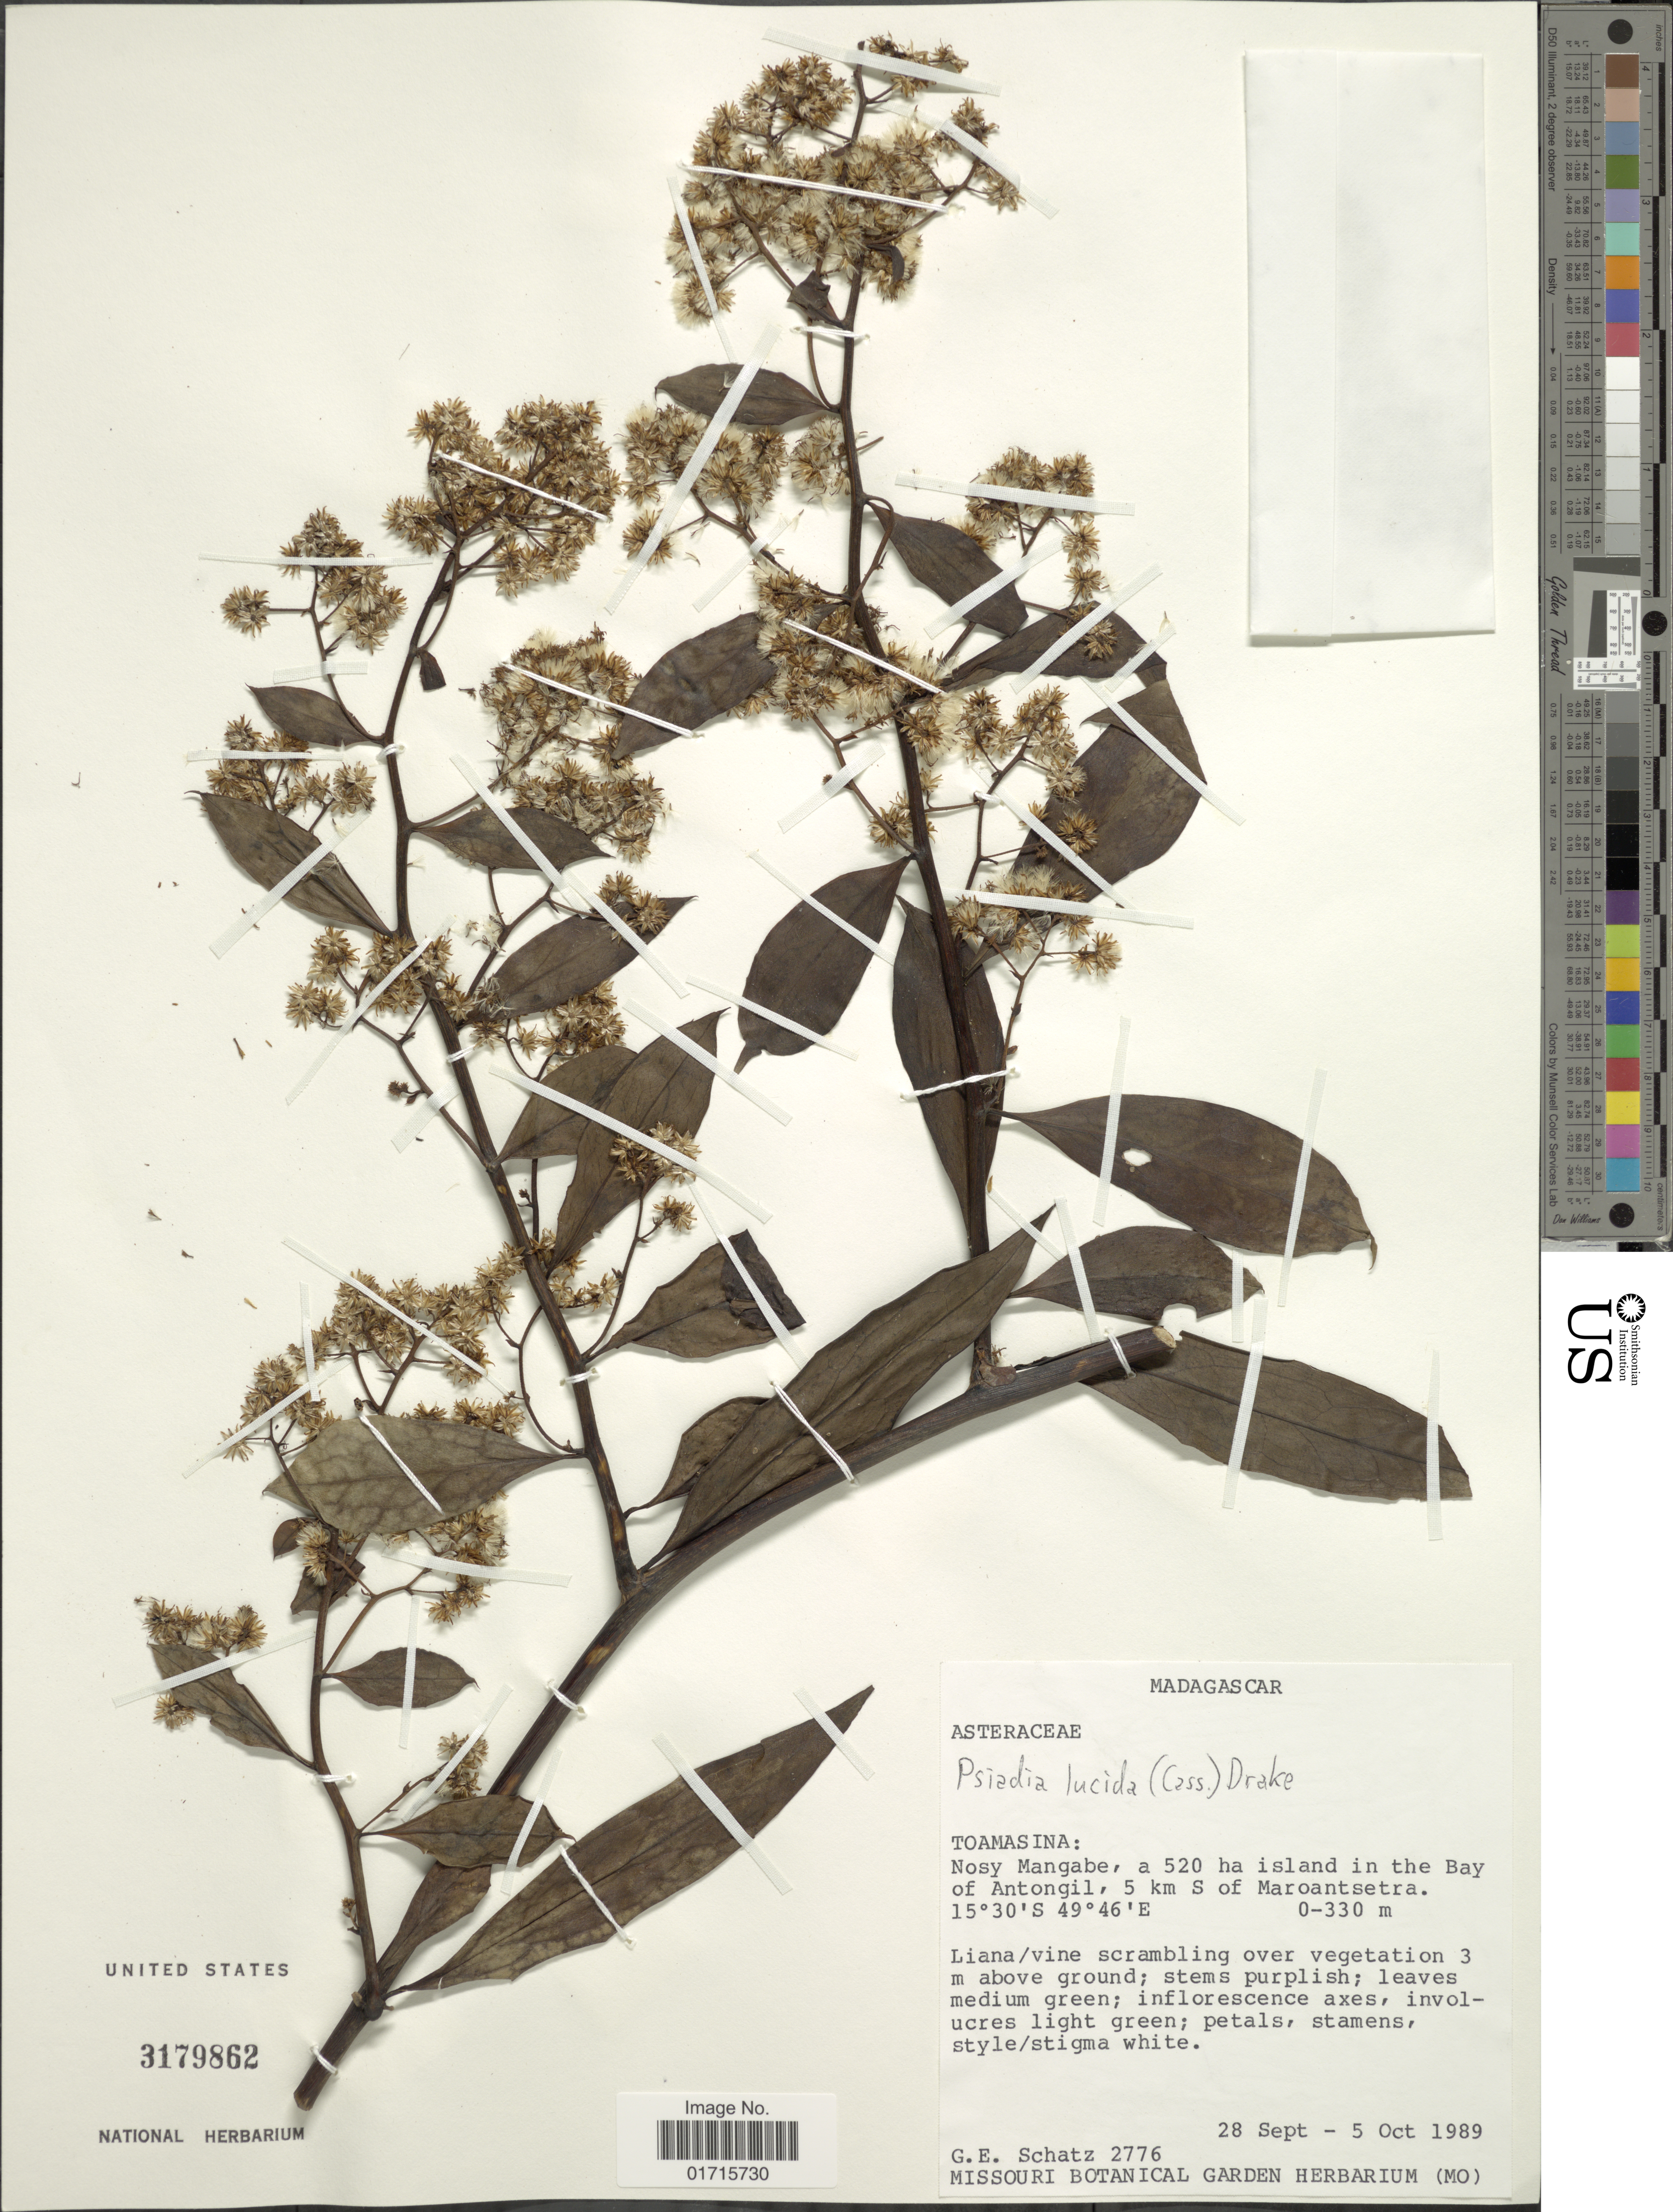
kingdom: Plantae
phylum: Tracheophyta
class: Magnoliopsida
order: Asterales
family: Asteraceae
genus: Psiadia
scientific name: Psiadia lucida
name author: (Cass.) Drake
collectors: G. Schatz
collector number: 2776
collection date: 1989-09-28/1989-10-05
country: Madagascar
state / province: Analanjirofo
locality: Madagascar. Toamasina. Nosy Mangabe, a 520 ha island in the Bay of Antongil, 5 km S of Maroantsetra.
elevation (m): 0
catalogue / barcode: US 3179862